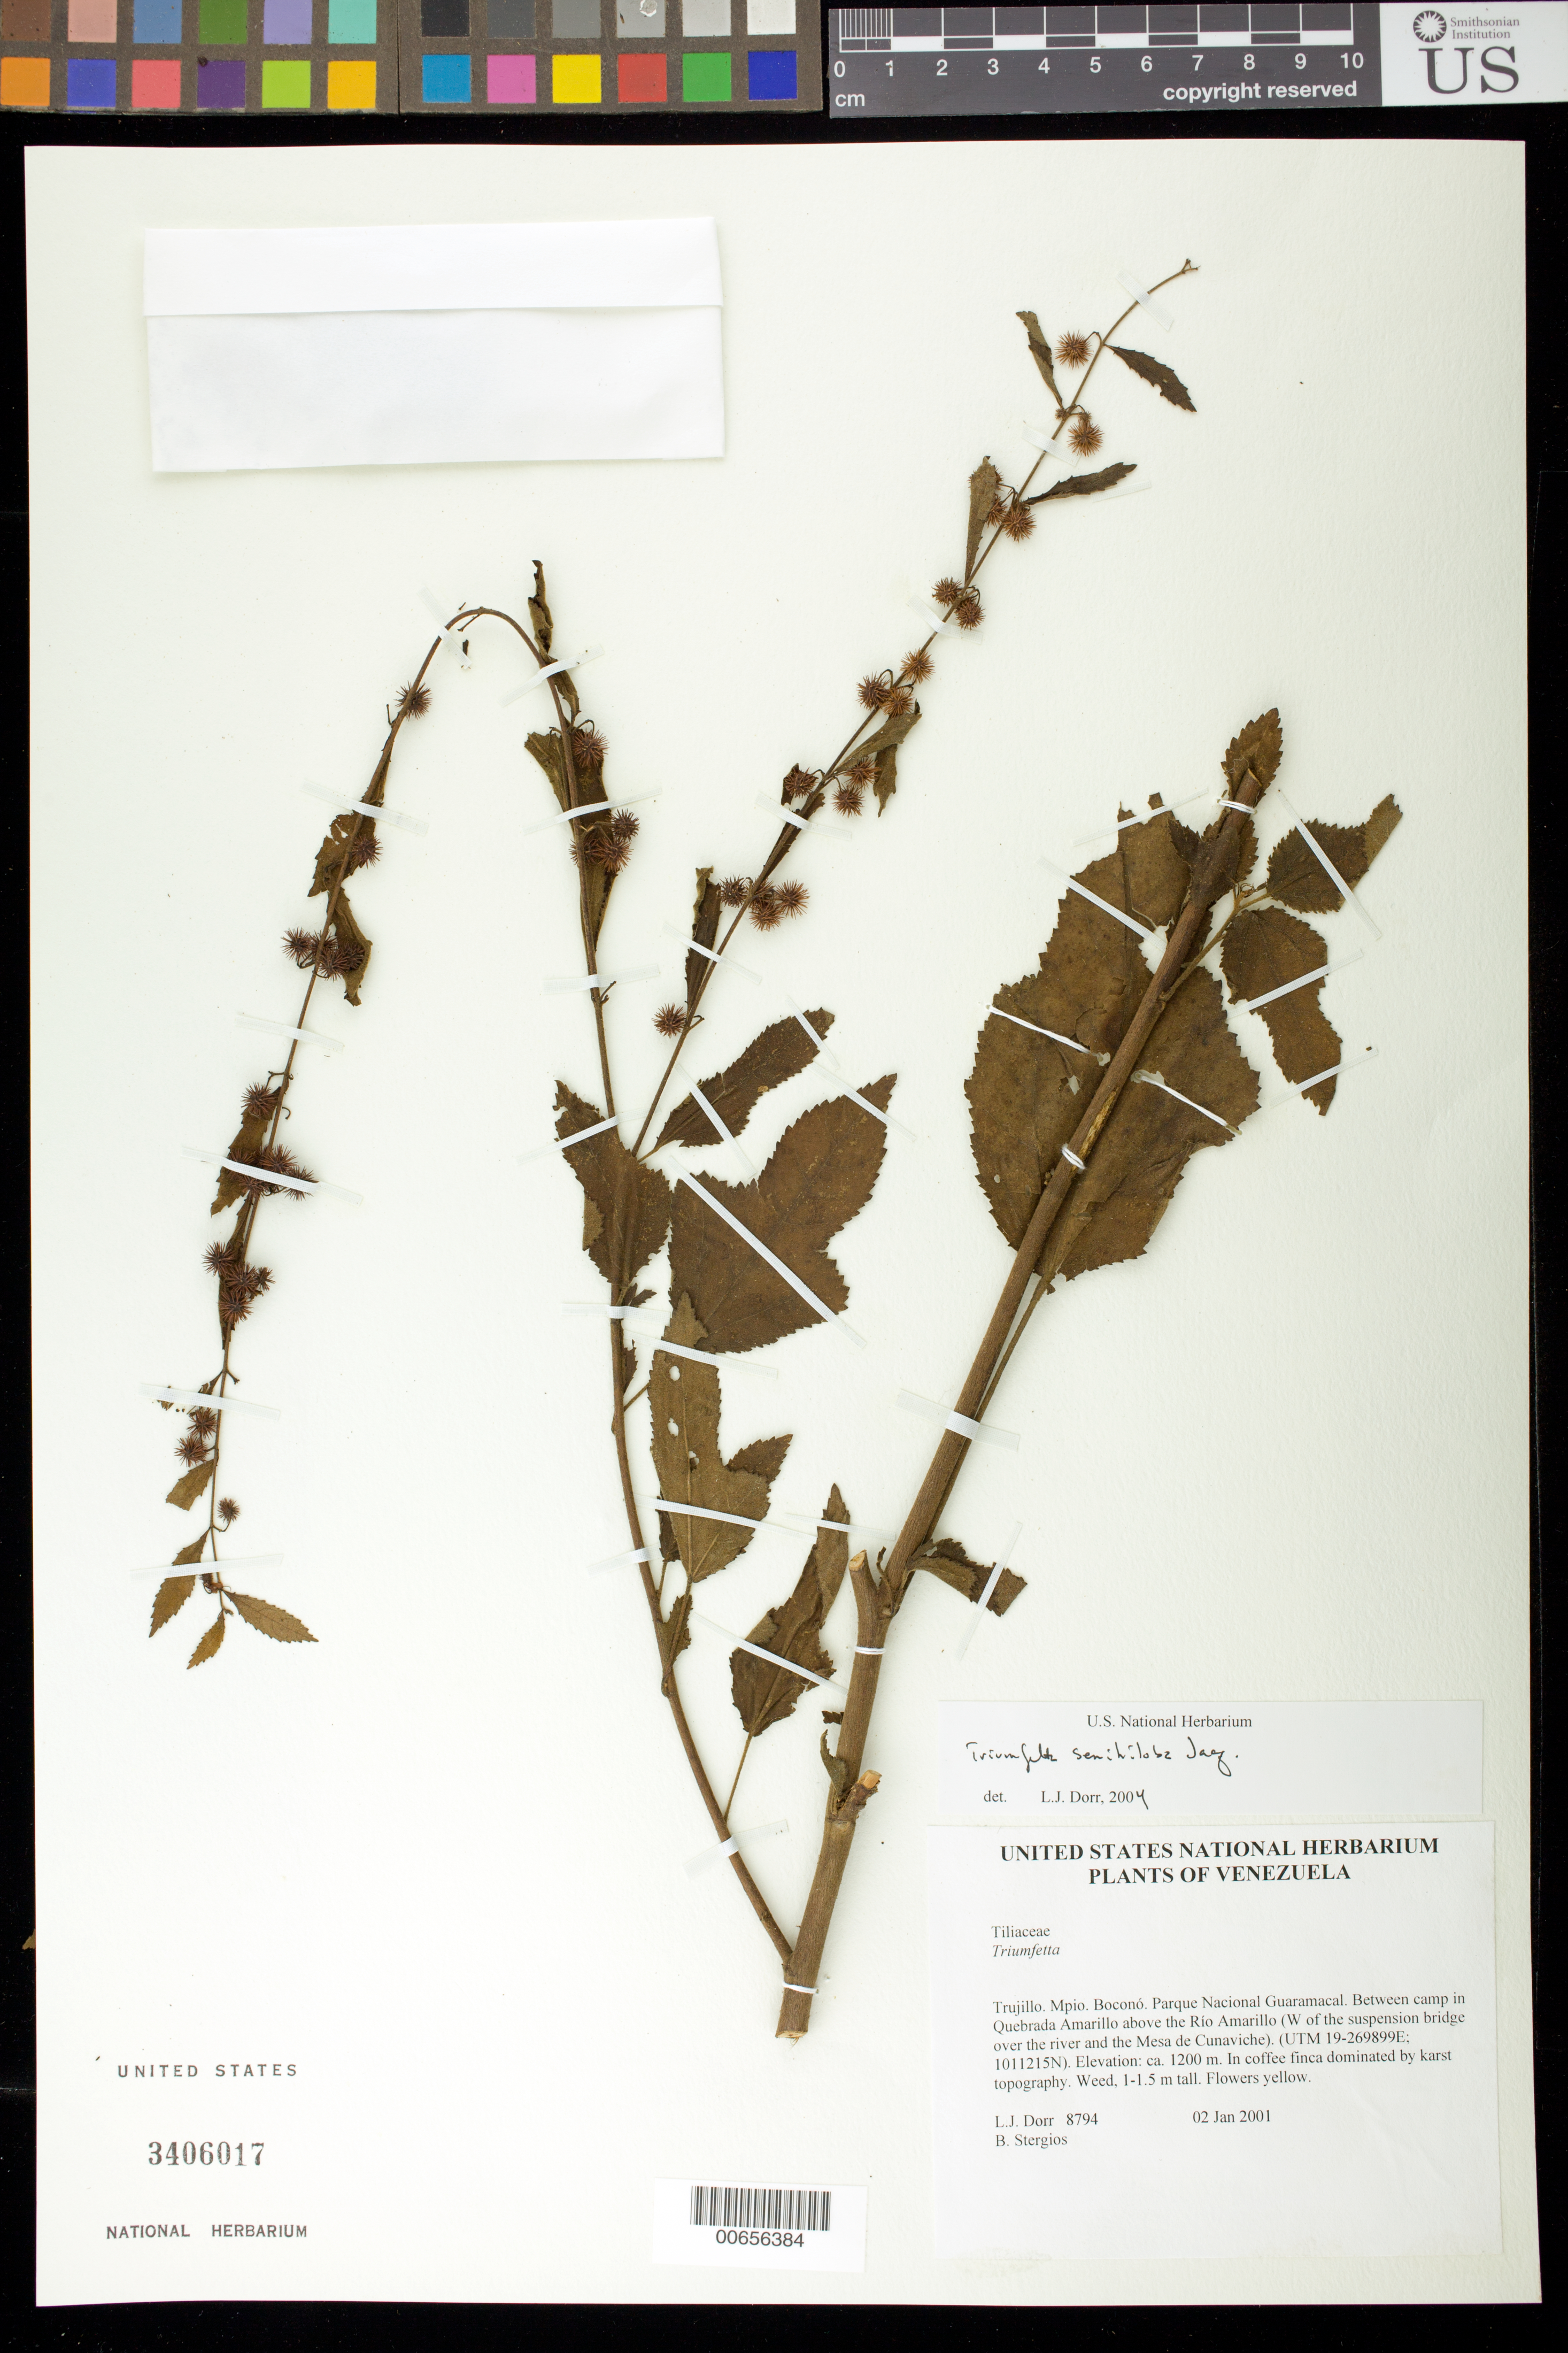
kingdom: Plantae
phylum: Tracheophyta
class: Magnoliopsida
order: Malvales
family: Malvaceae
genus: Triumfetta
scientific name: Triumfetta sp.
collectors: L. J. Dorr & B. G. Stergios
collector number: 8794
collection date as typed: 02 Jan 2001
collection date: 2001-01-02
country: Venezuela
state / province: Trujillo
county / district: Boconó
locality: Parque Nacional Guaramacal. Between camp in Qda Amarillo above Río Amarillo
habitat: In coffee finca dominated by karst topography.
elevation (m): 1200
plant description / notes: COL, F, K, PORT, US, VEN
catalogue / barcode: US 3406017